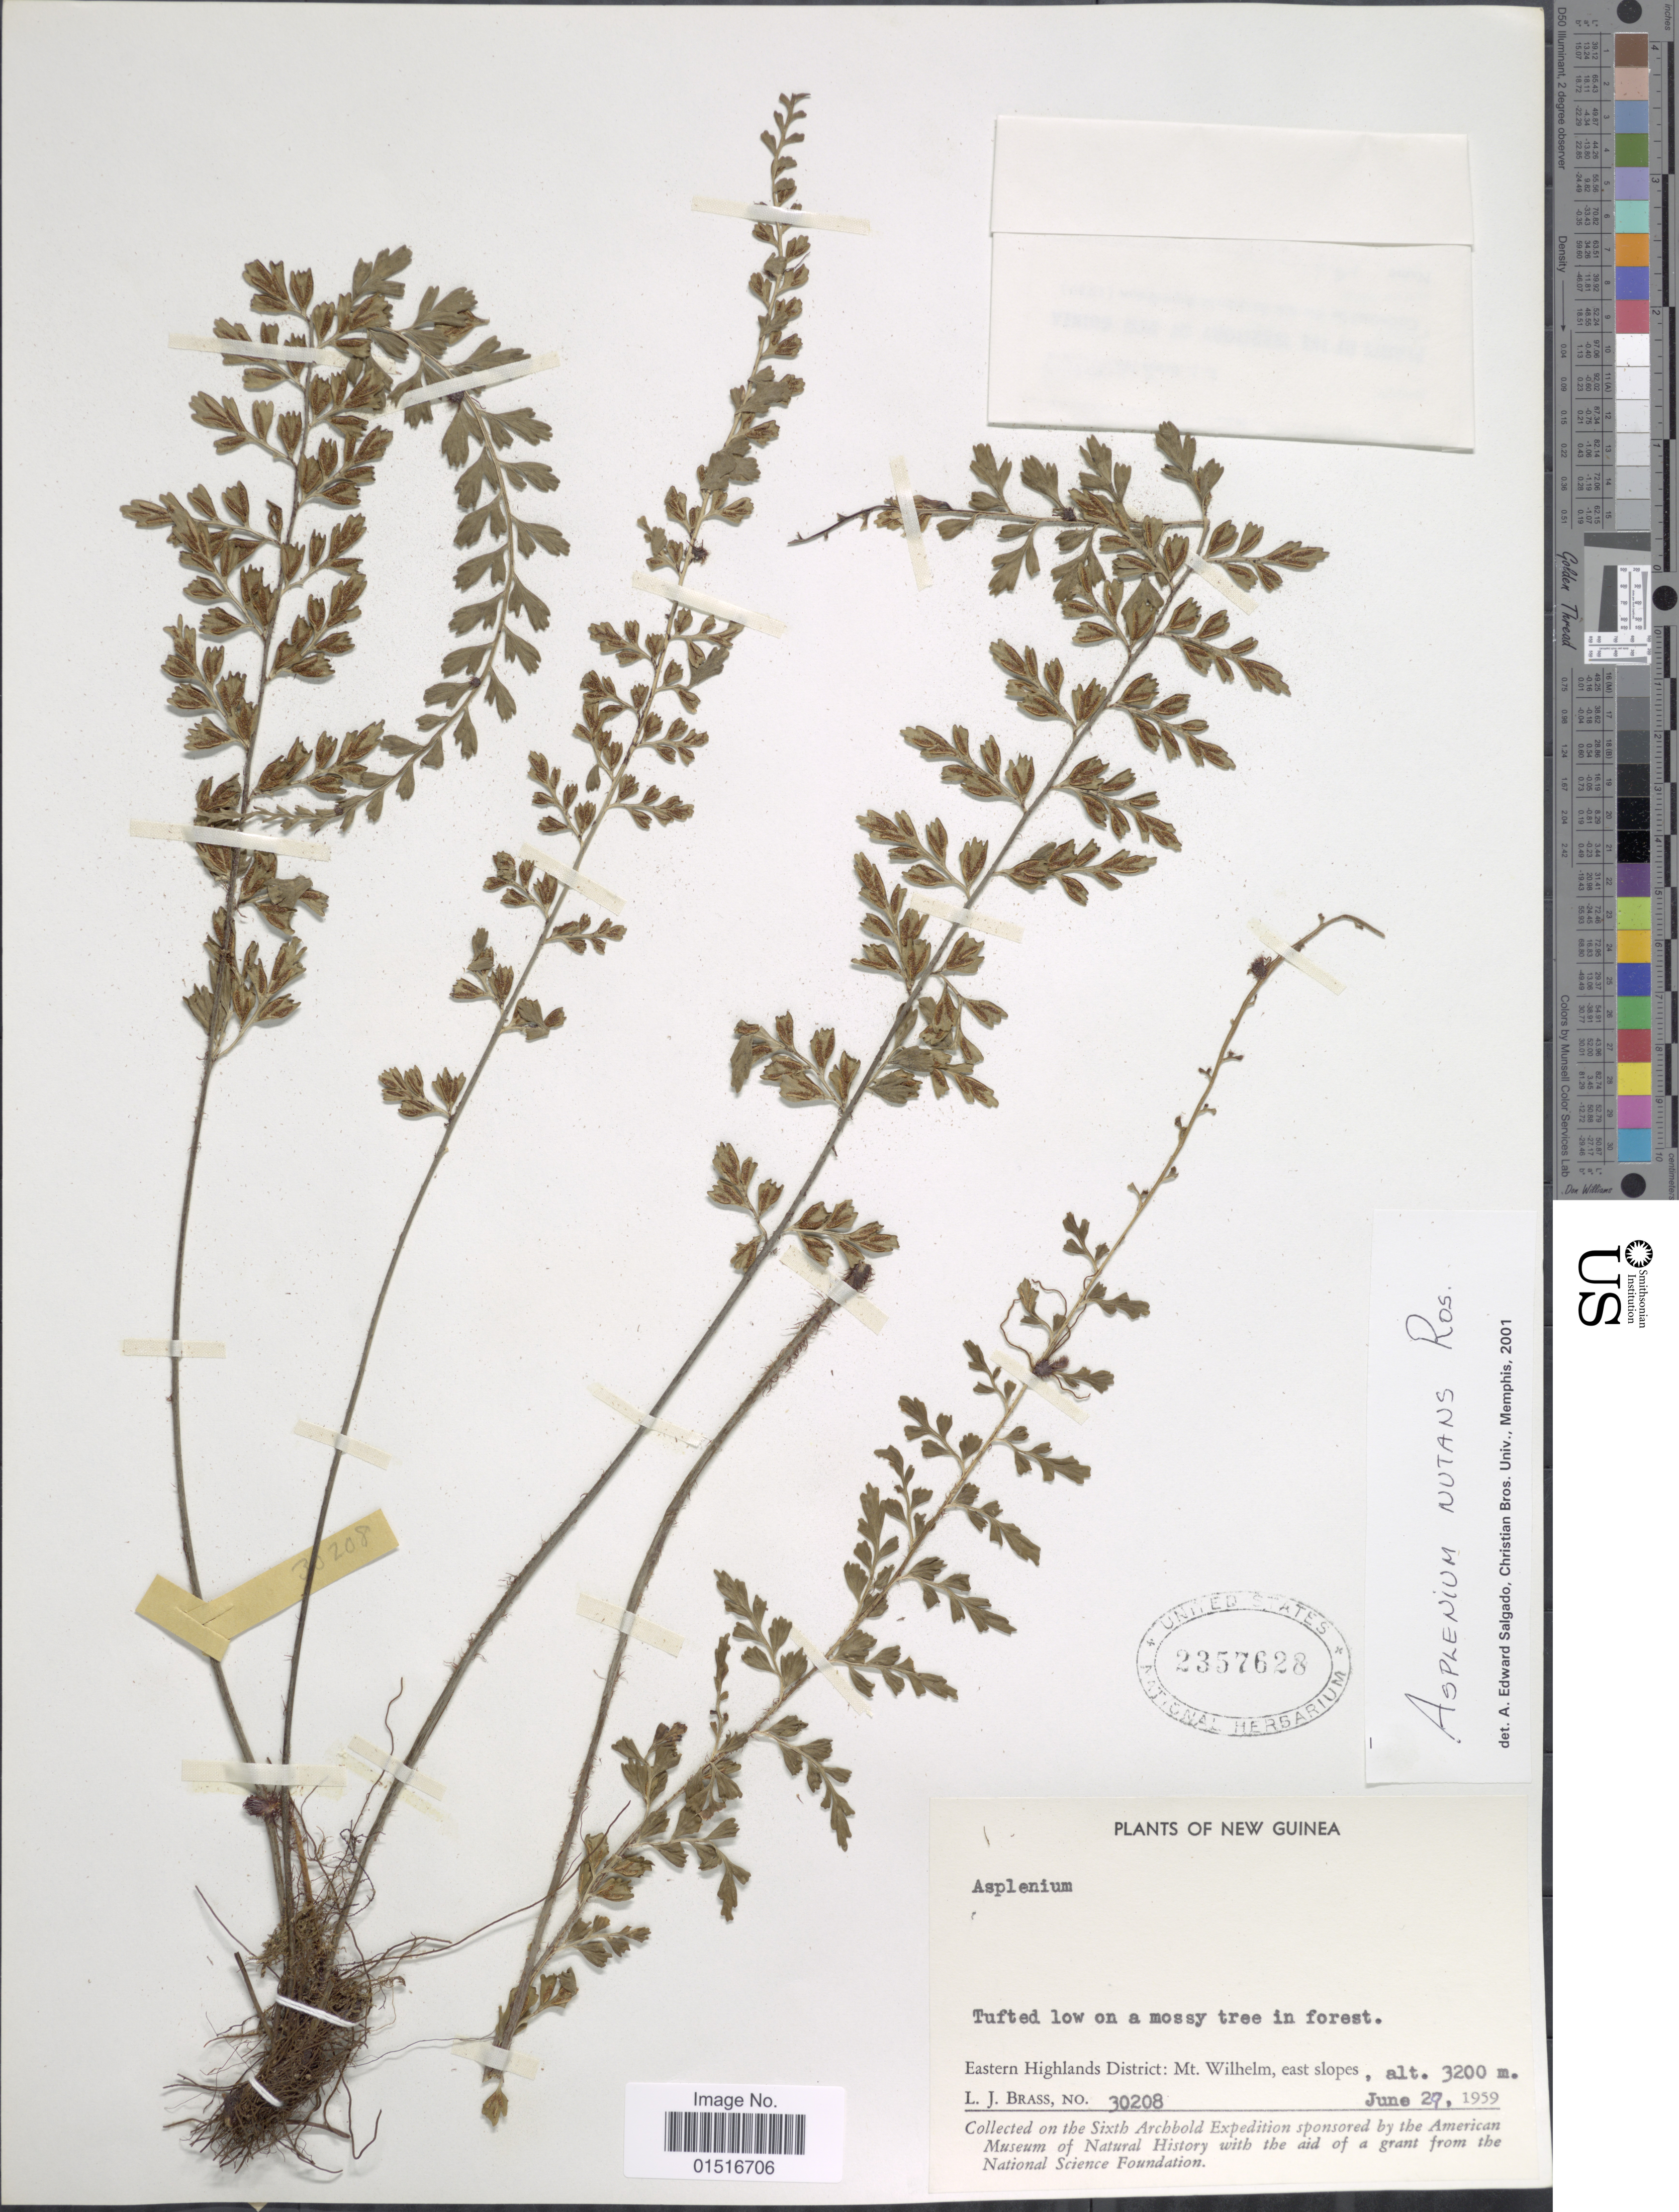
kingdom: Plantae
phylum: Tracheophyta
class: Polypodiopsida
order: Polypodiales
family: Aspleniaceae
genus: Asplenium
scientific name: Asplenium nutans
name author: Rosenst.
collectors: L. J. Brass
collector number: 30208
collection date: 1959-06-29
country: Papua New Guinea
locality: New Guinea. Eastern Highlands District: Mt. Wilhelm, east slopes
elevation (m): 3200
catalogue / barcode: US 2357628